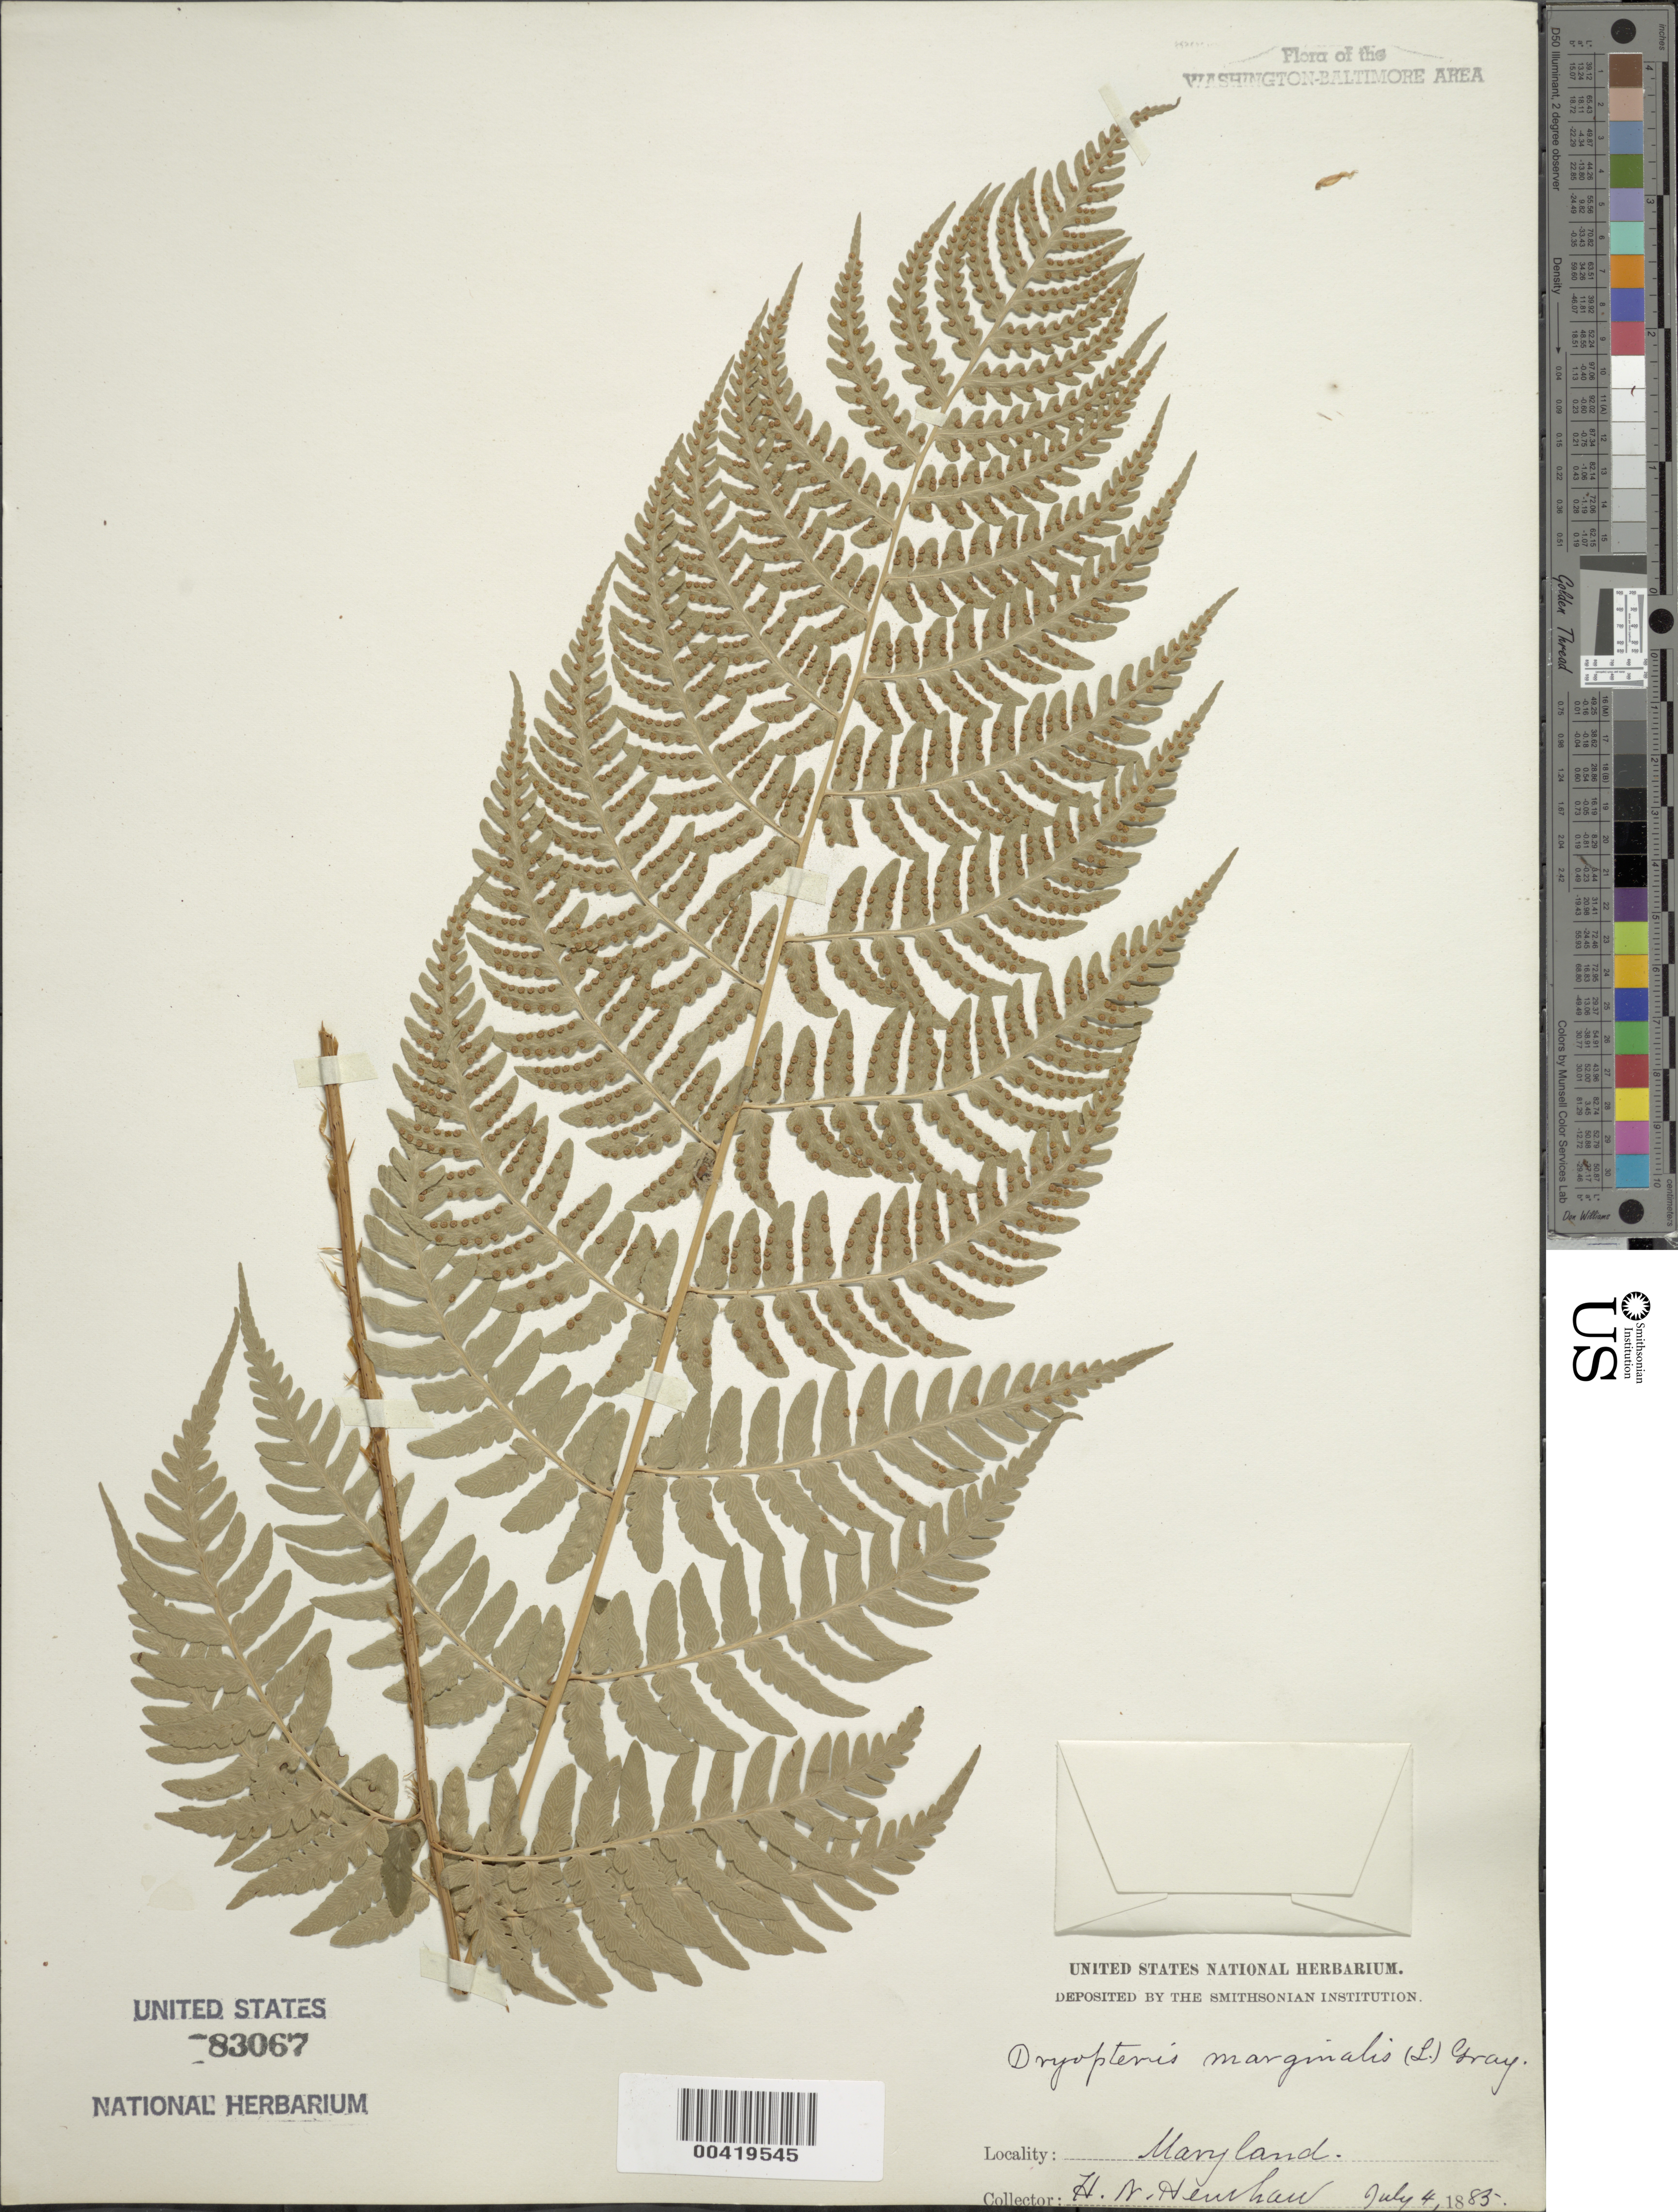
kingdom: Plantae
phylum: Tracheophyta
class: Polypodiopsida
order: Polypodiales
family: Dryopteridaceae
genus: Dryopteris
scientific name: Dryopteris marginalis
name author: (L.) A. Gray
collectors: H. Henshaw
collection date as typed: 04 Jul 1885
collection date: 1885-07-04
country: United States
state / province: Maryland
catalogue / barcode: US 83067